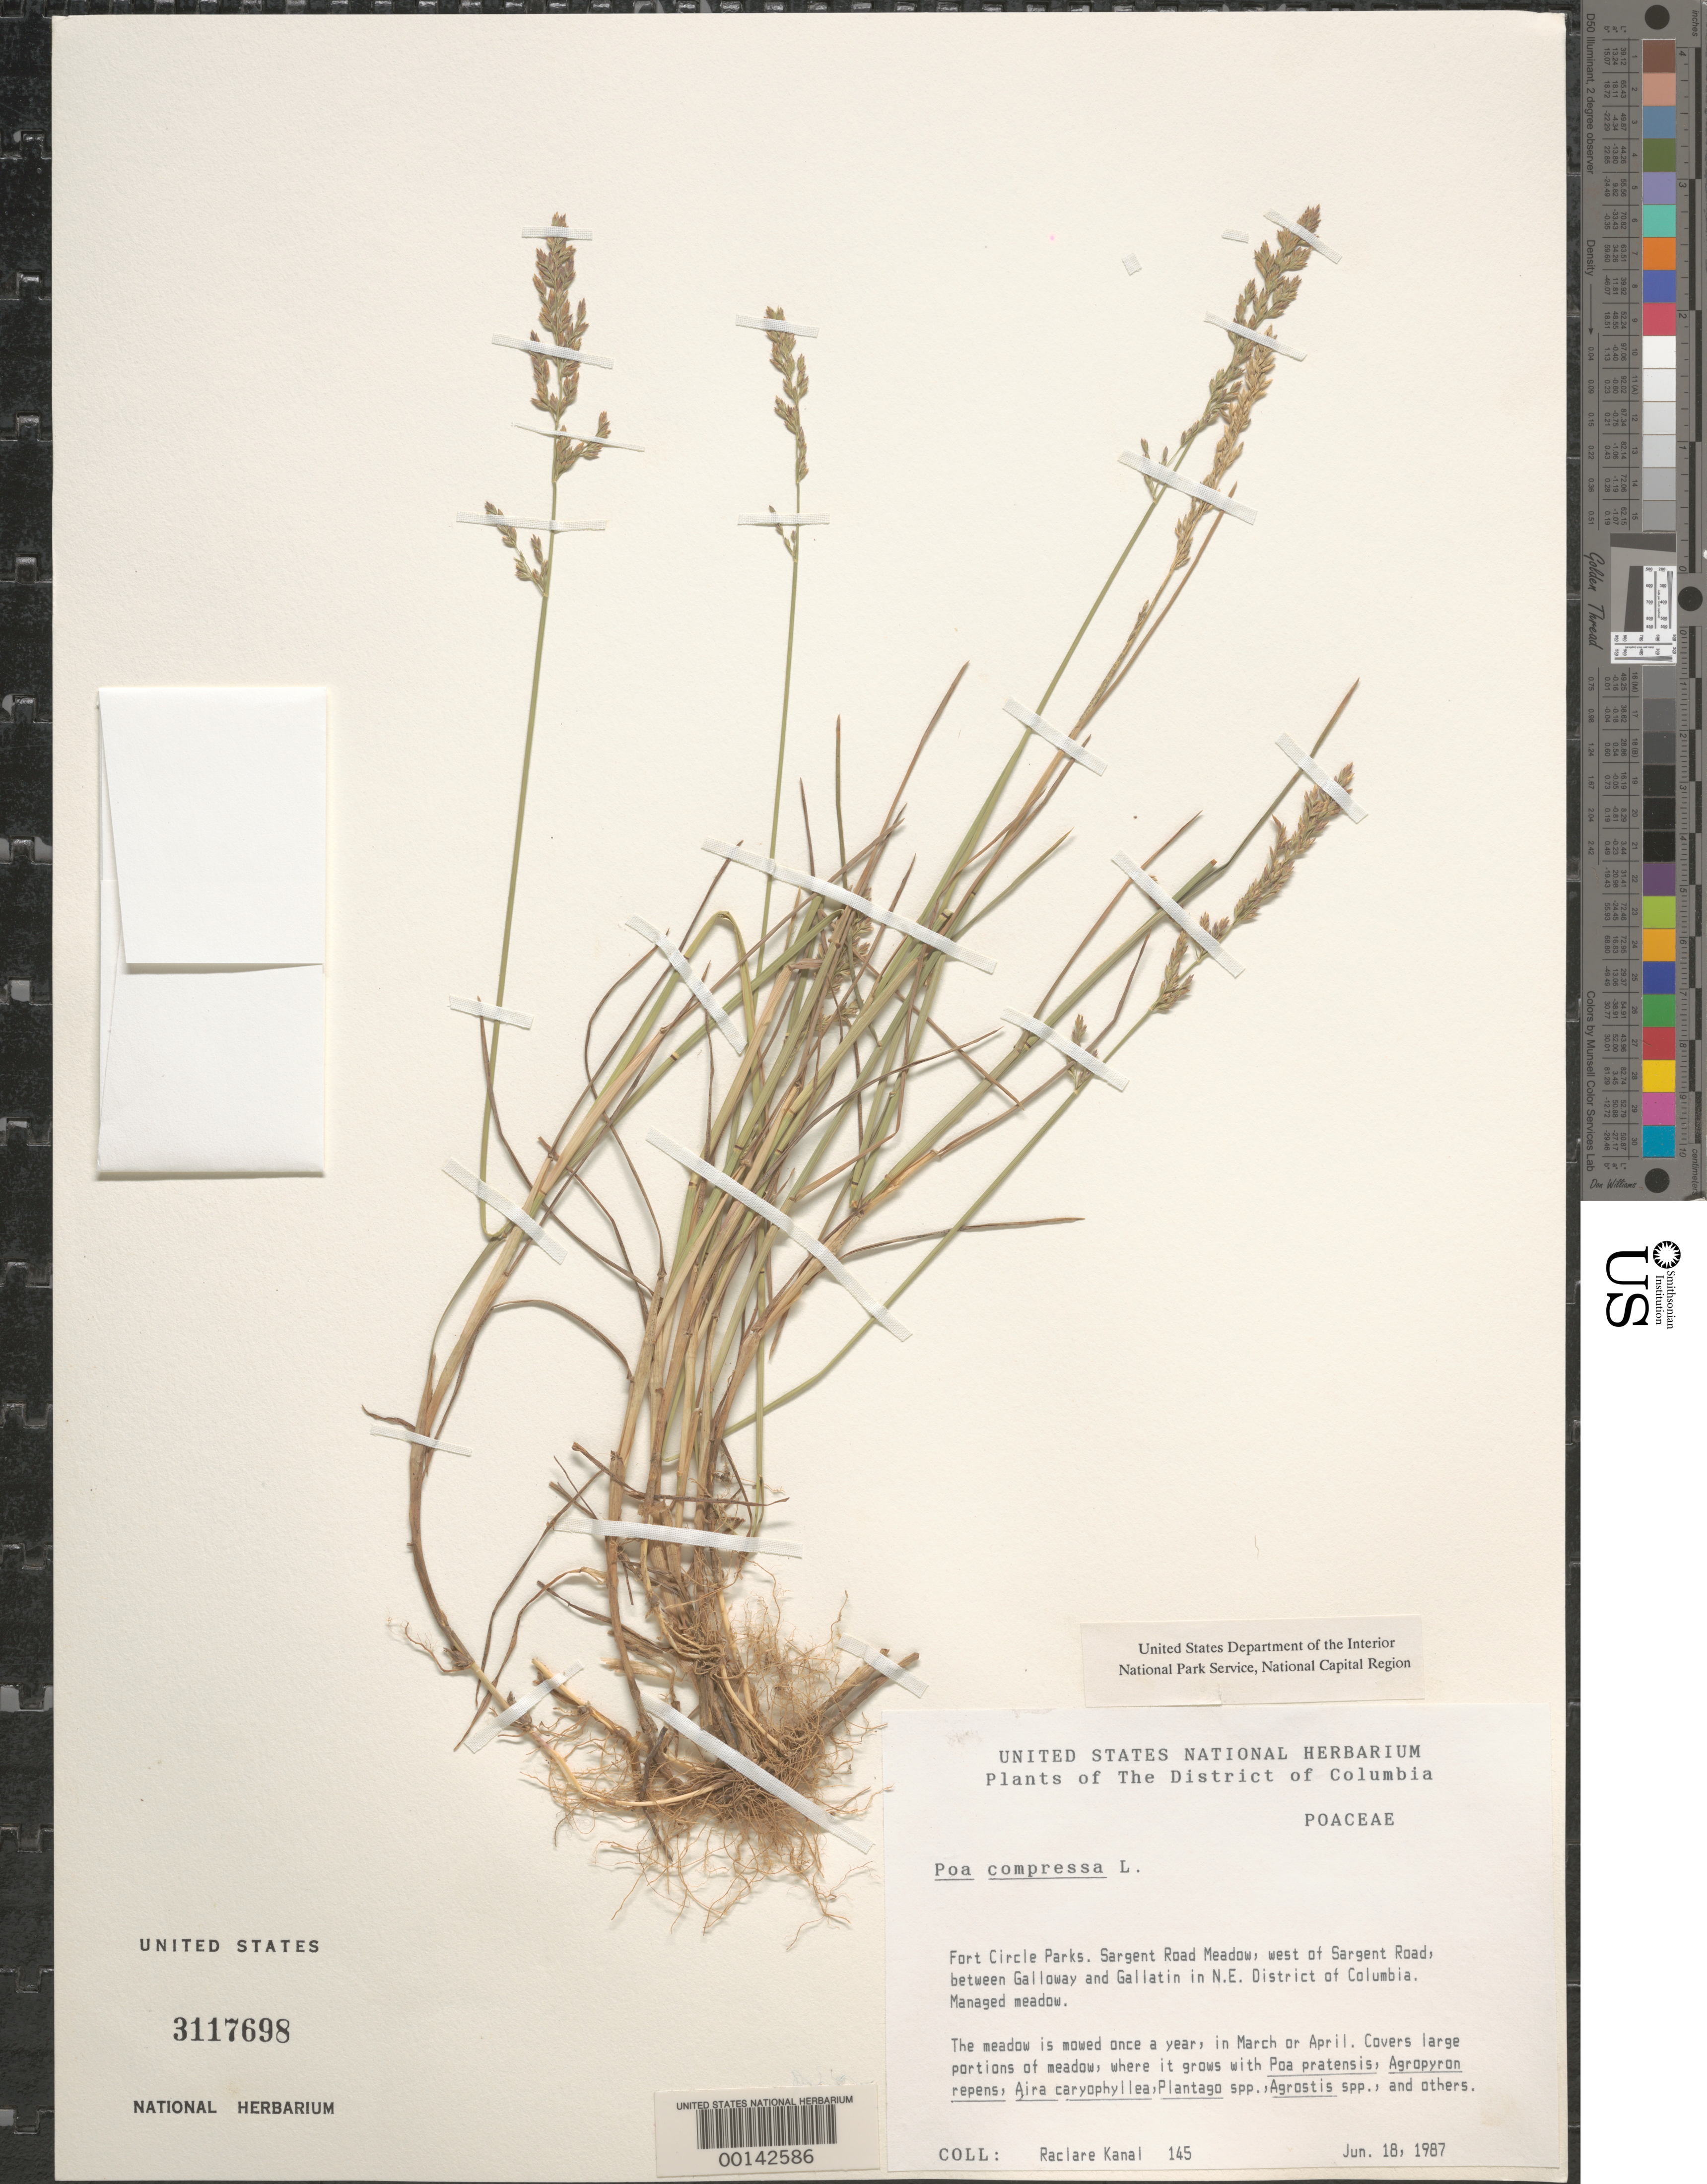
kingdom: Plantae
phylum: Tracheophyta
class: Liliopsida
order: Poales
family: Poaceae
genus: Poa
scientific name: Poa compressa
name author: L.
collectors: R. Kanal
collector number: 145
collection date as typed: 18 Jun 1987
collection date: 1987-06-18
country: United States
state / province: District of Columbia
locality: Fort Circle Parks. Sargent Road meadow, west of Sargent Road, between Galloway and Gallatin in NE District of Columbia. Fort Circle Parks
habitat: Managed meadow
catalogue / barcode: US 3117698